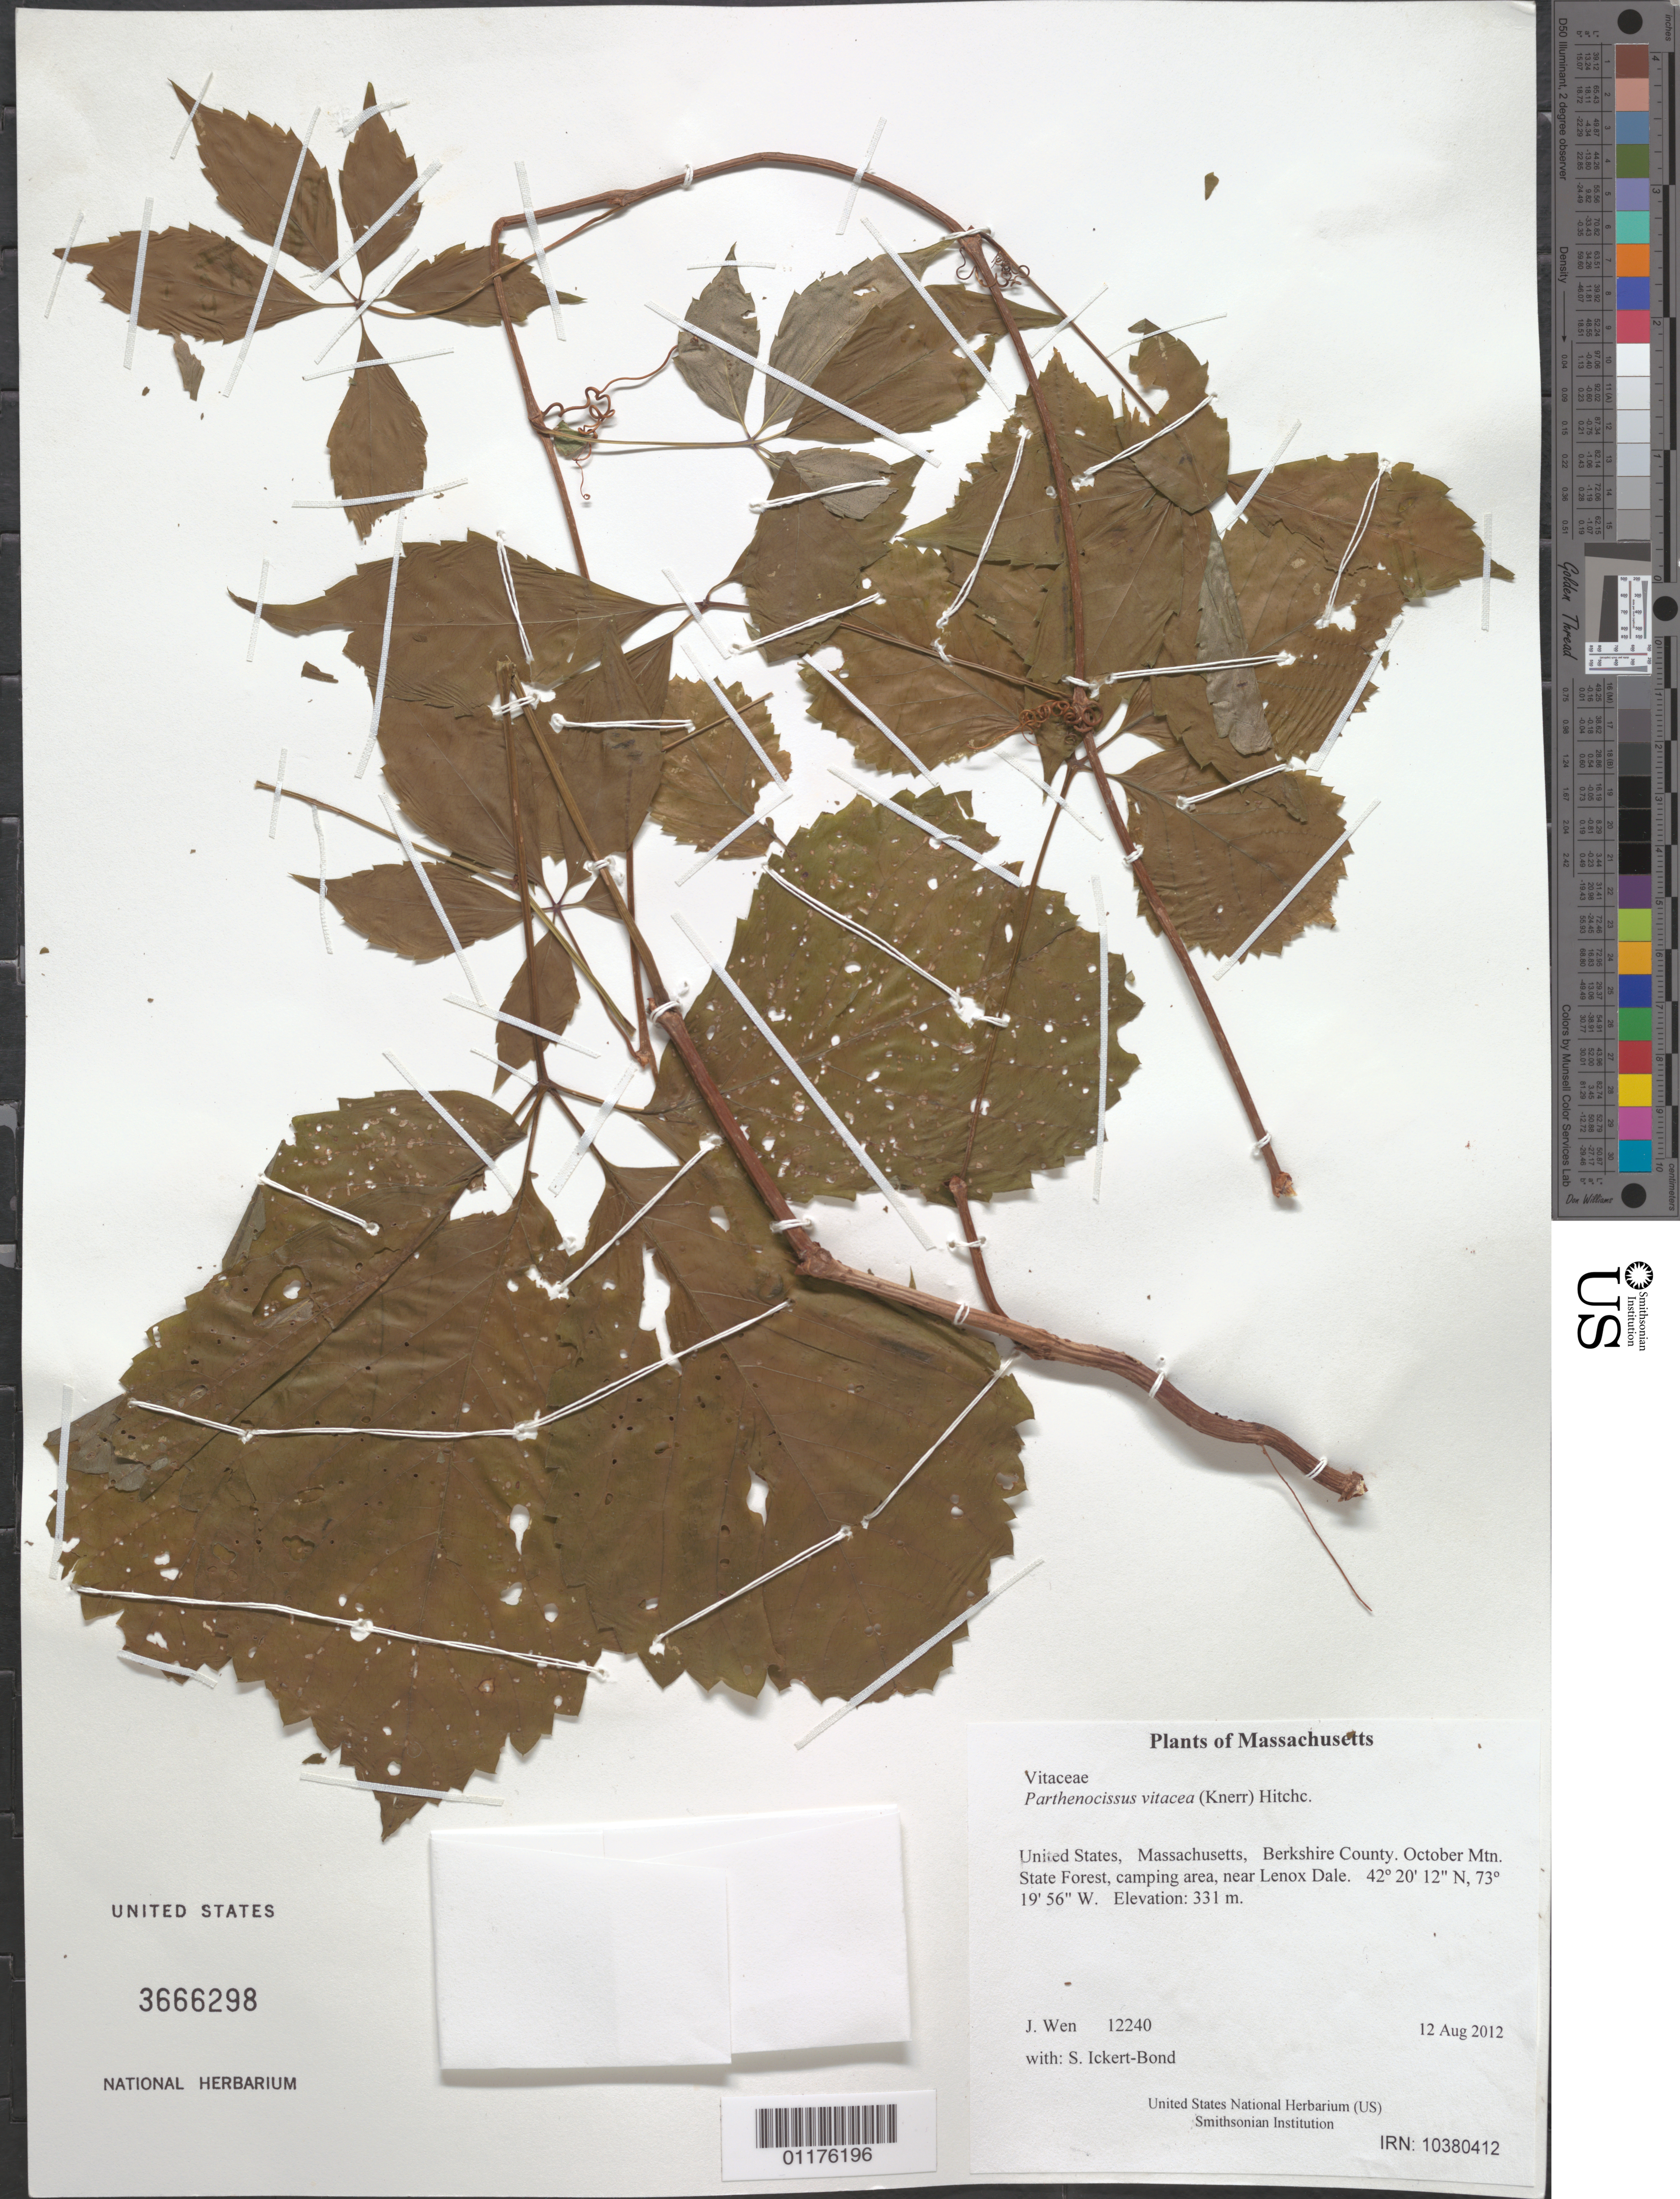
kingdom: Plantae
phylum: Tracheophyta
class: Magnoliopsida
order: Vitales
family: Vitaceae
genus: Parthenocissus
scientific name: Parthenocissus vitacea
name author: (Knerr) Hitchc.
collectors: J. Wen & S. Ickert-Bond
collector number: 12240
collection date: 2012-08-12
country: United States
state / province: Massachusetts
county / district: Berkshire County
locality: October Mtn. State Forest, camping area, near Lenox Dale.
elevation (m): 331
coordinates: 42 20 11.9 N, 73 19.941 W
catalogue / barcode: US 3666298